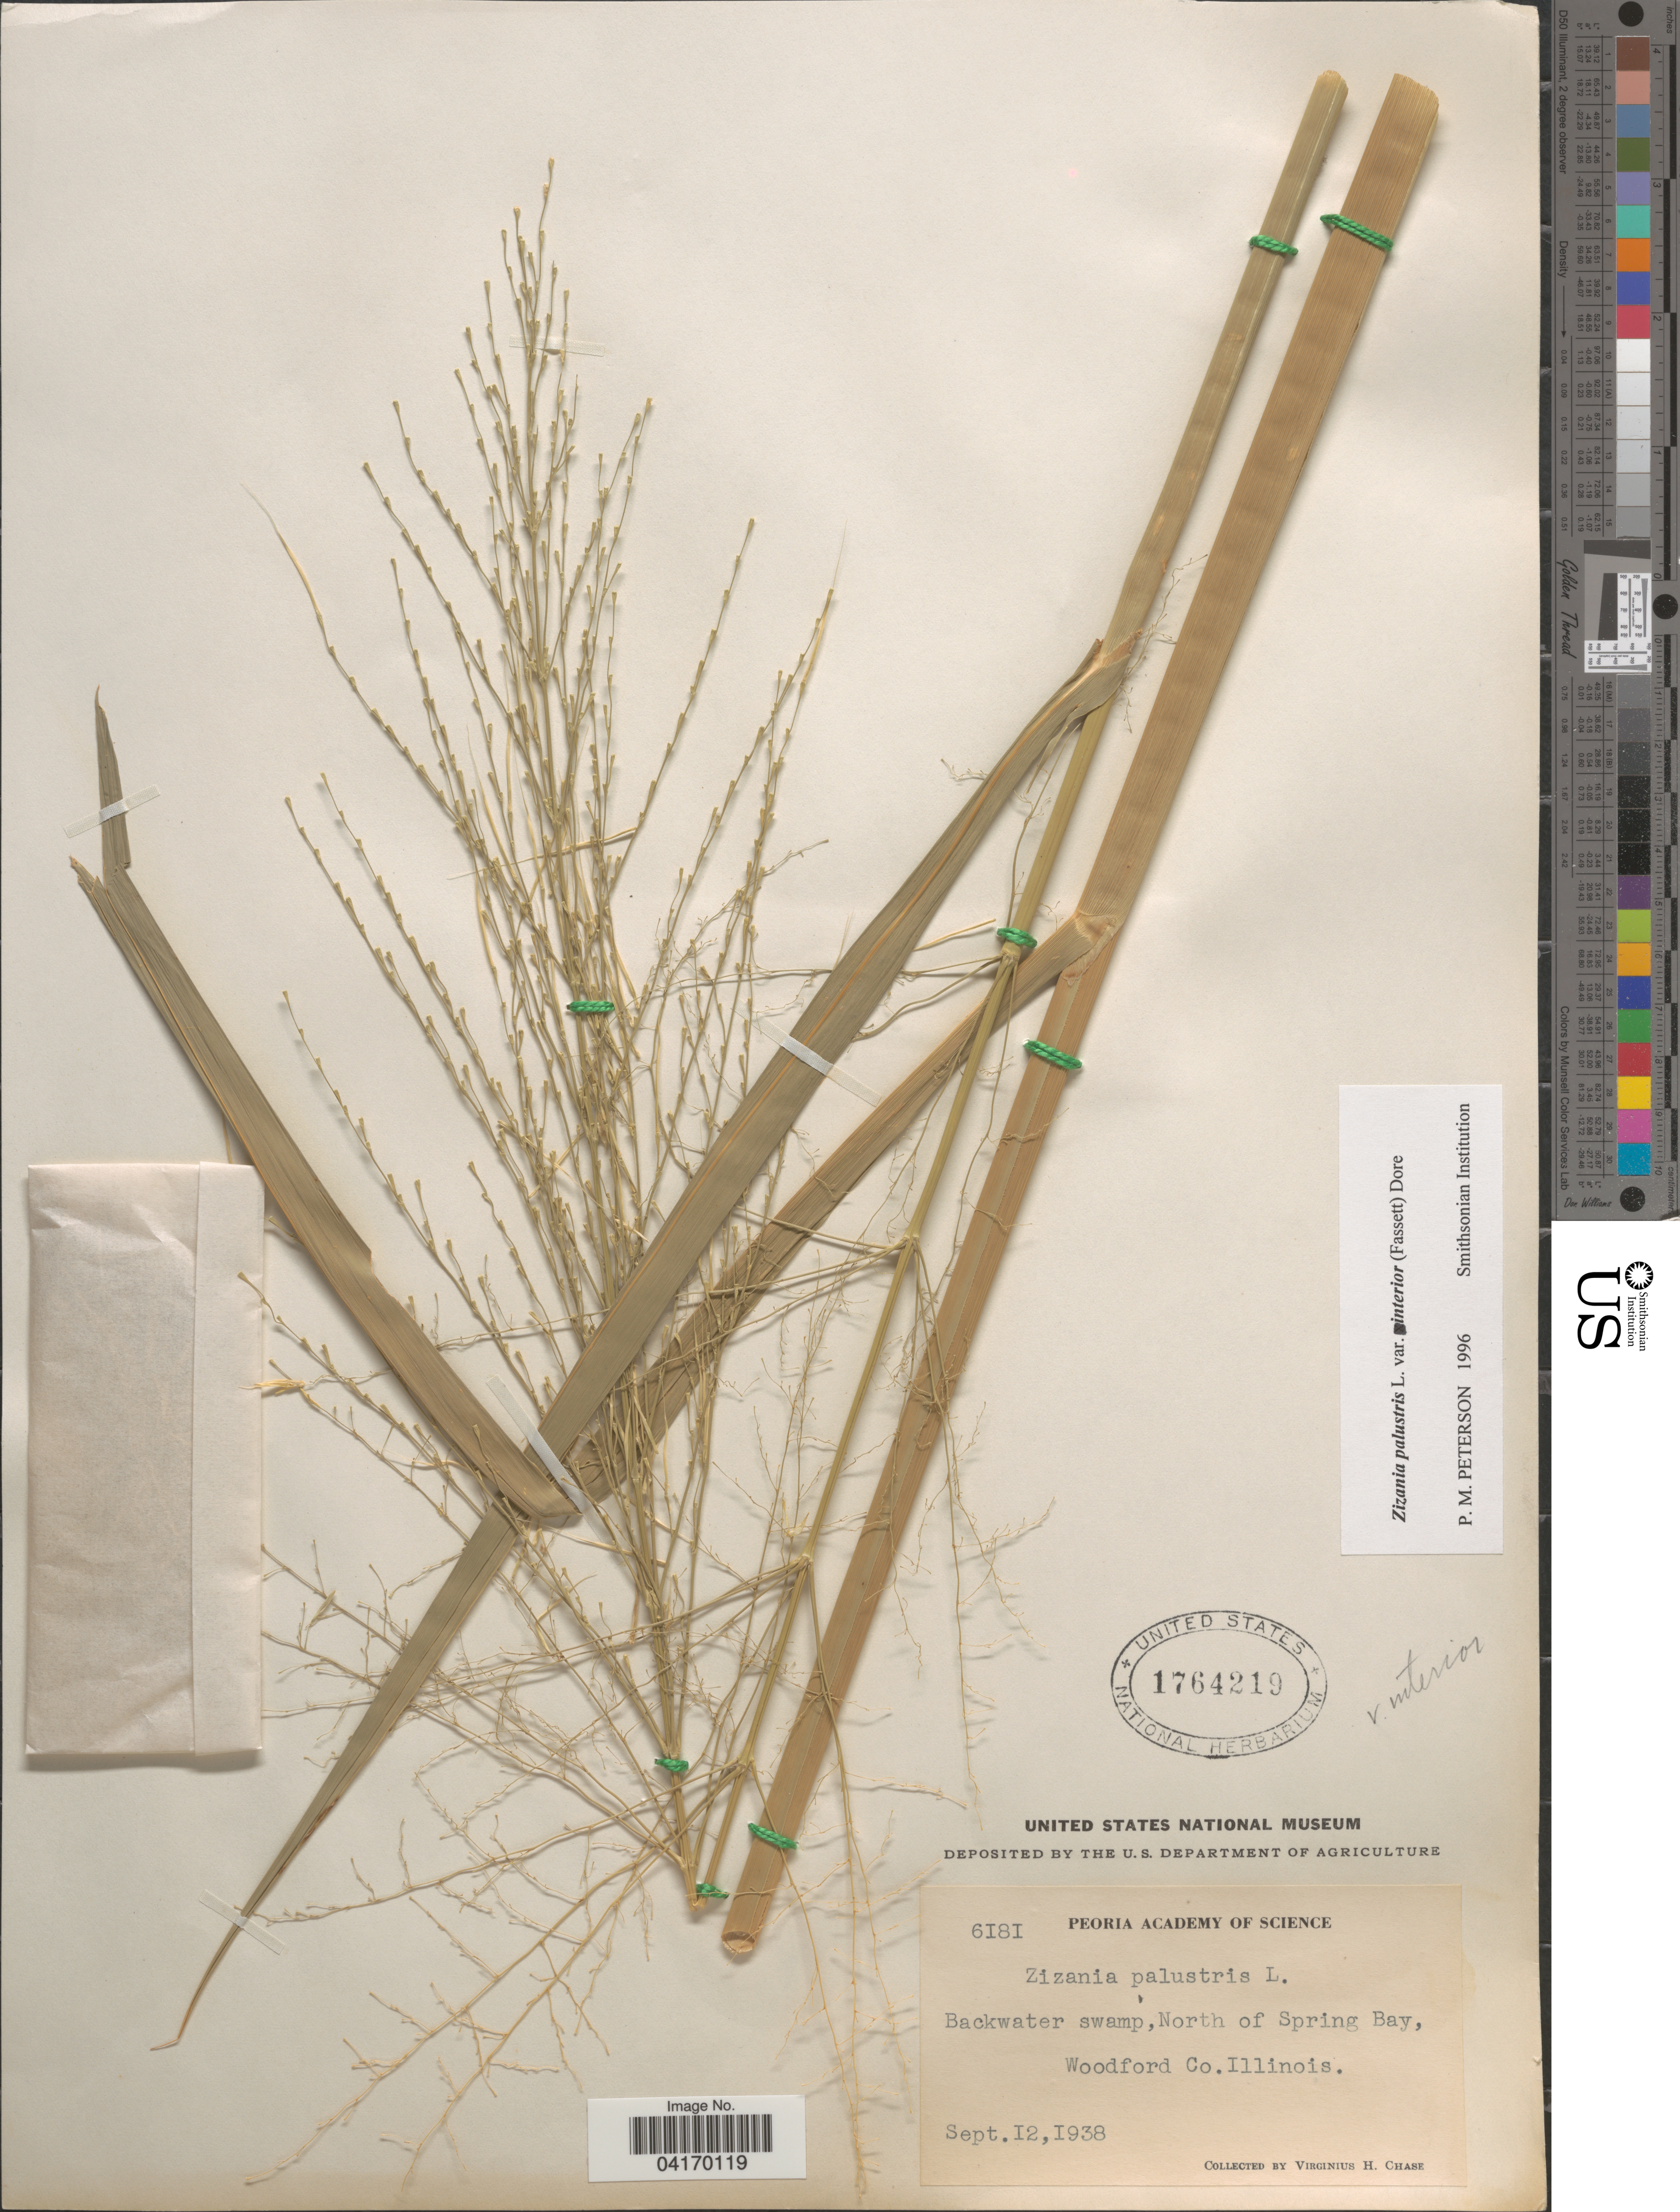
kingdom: Plantae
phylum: Tracheophyta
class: Liliopsida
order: Poales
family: Poaceae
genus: Zizania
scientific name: Zizania aquatica var. interior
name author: Fassett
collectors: V. H. Chase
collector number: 6181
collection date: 1938-09-12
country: United States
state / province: Illinois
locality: Backwater swamp, North of Spring Bay, Woodford Co.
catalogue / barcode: US 1764219